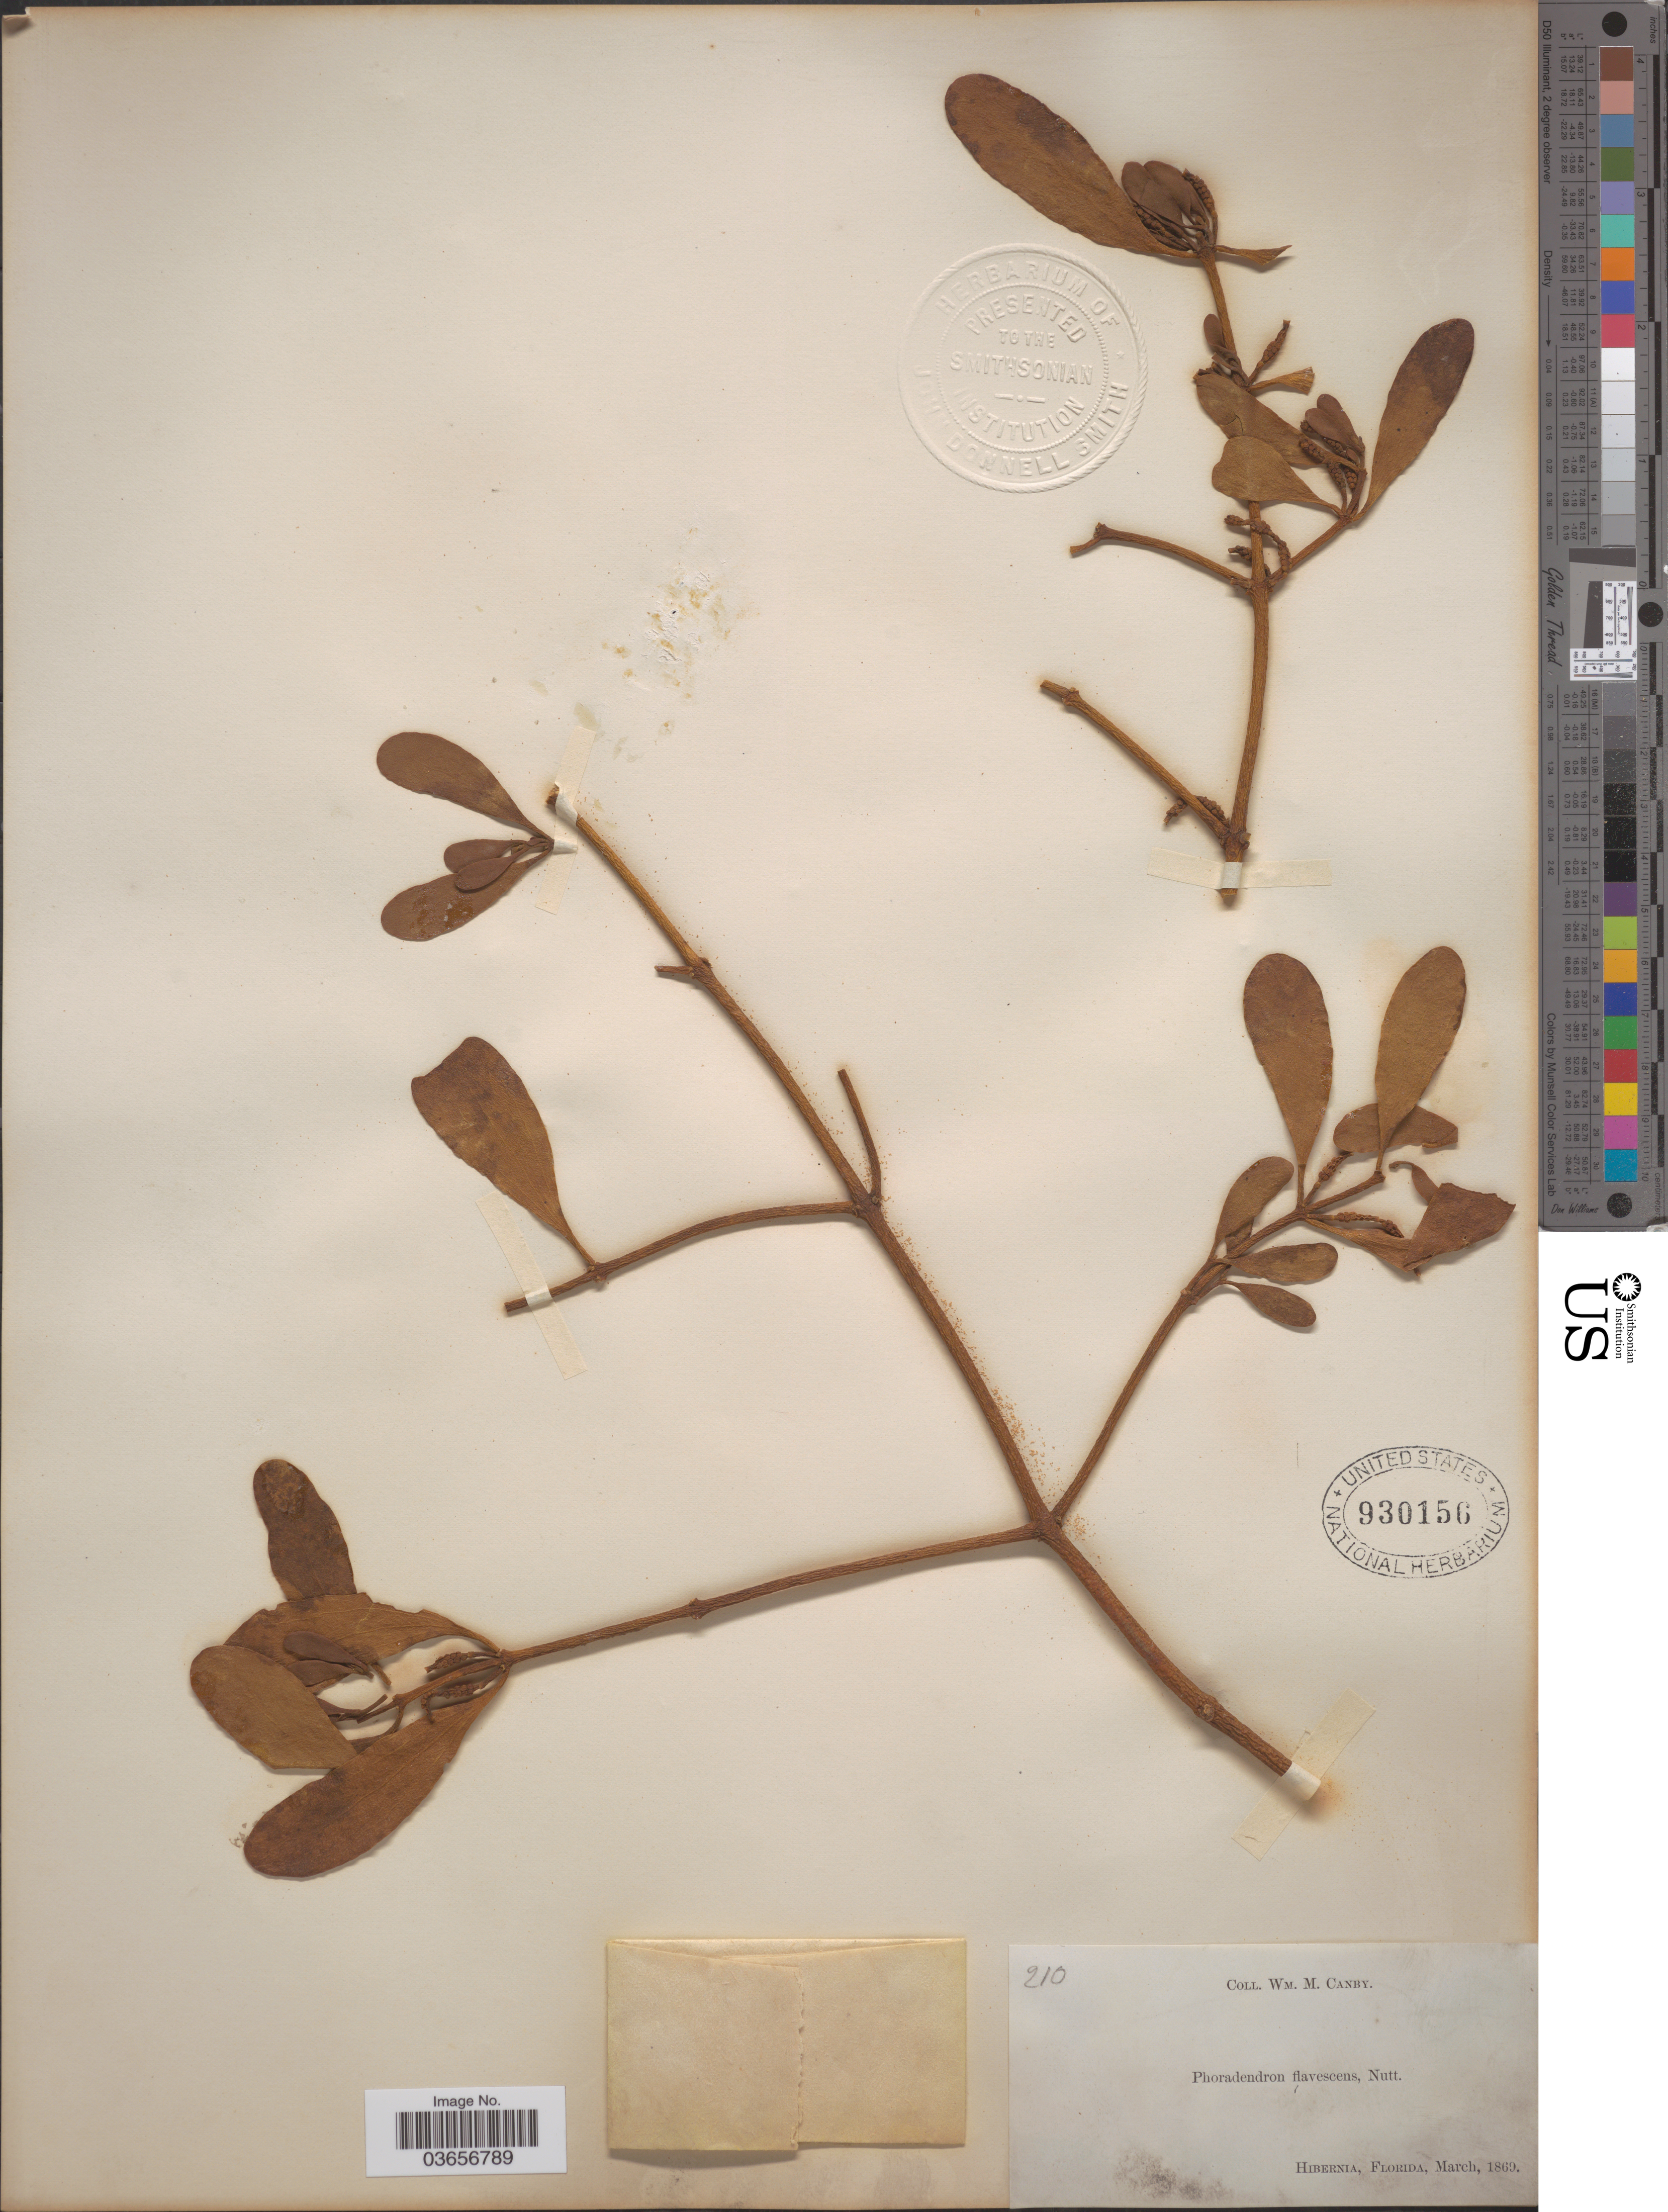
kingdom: Plantae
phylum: Tracheophyta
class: Magnoliopsida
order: Santalales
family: Viscaceae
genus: Phoradendron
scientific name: Phoradendron flavescens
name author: Nutt.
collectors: W. M. Canby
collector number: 210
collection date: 1869-03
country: United States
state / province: Florida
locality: Hibernia.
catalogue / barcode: US 930156